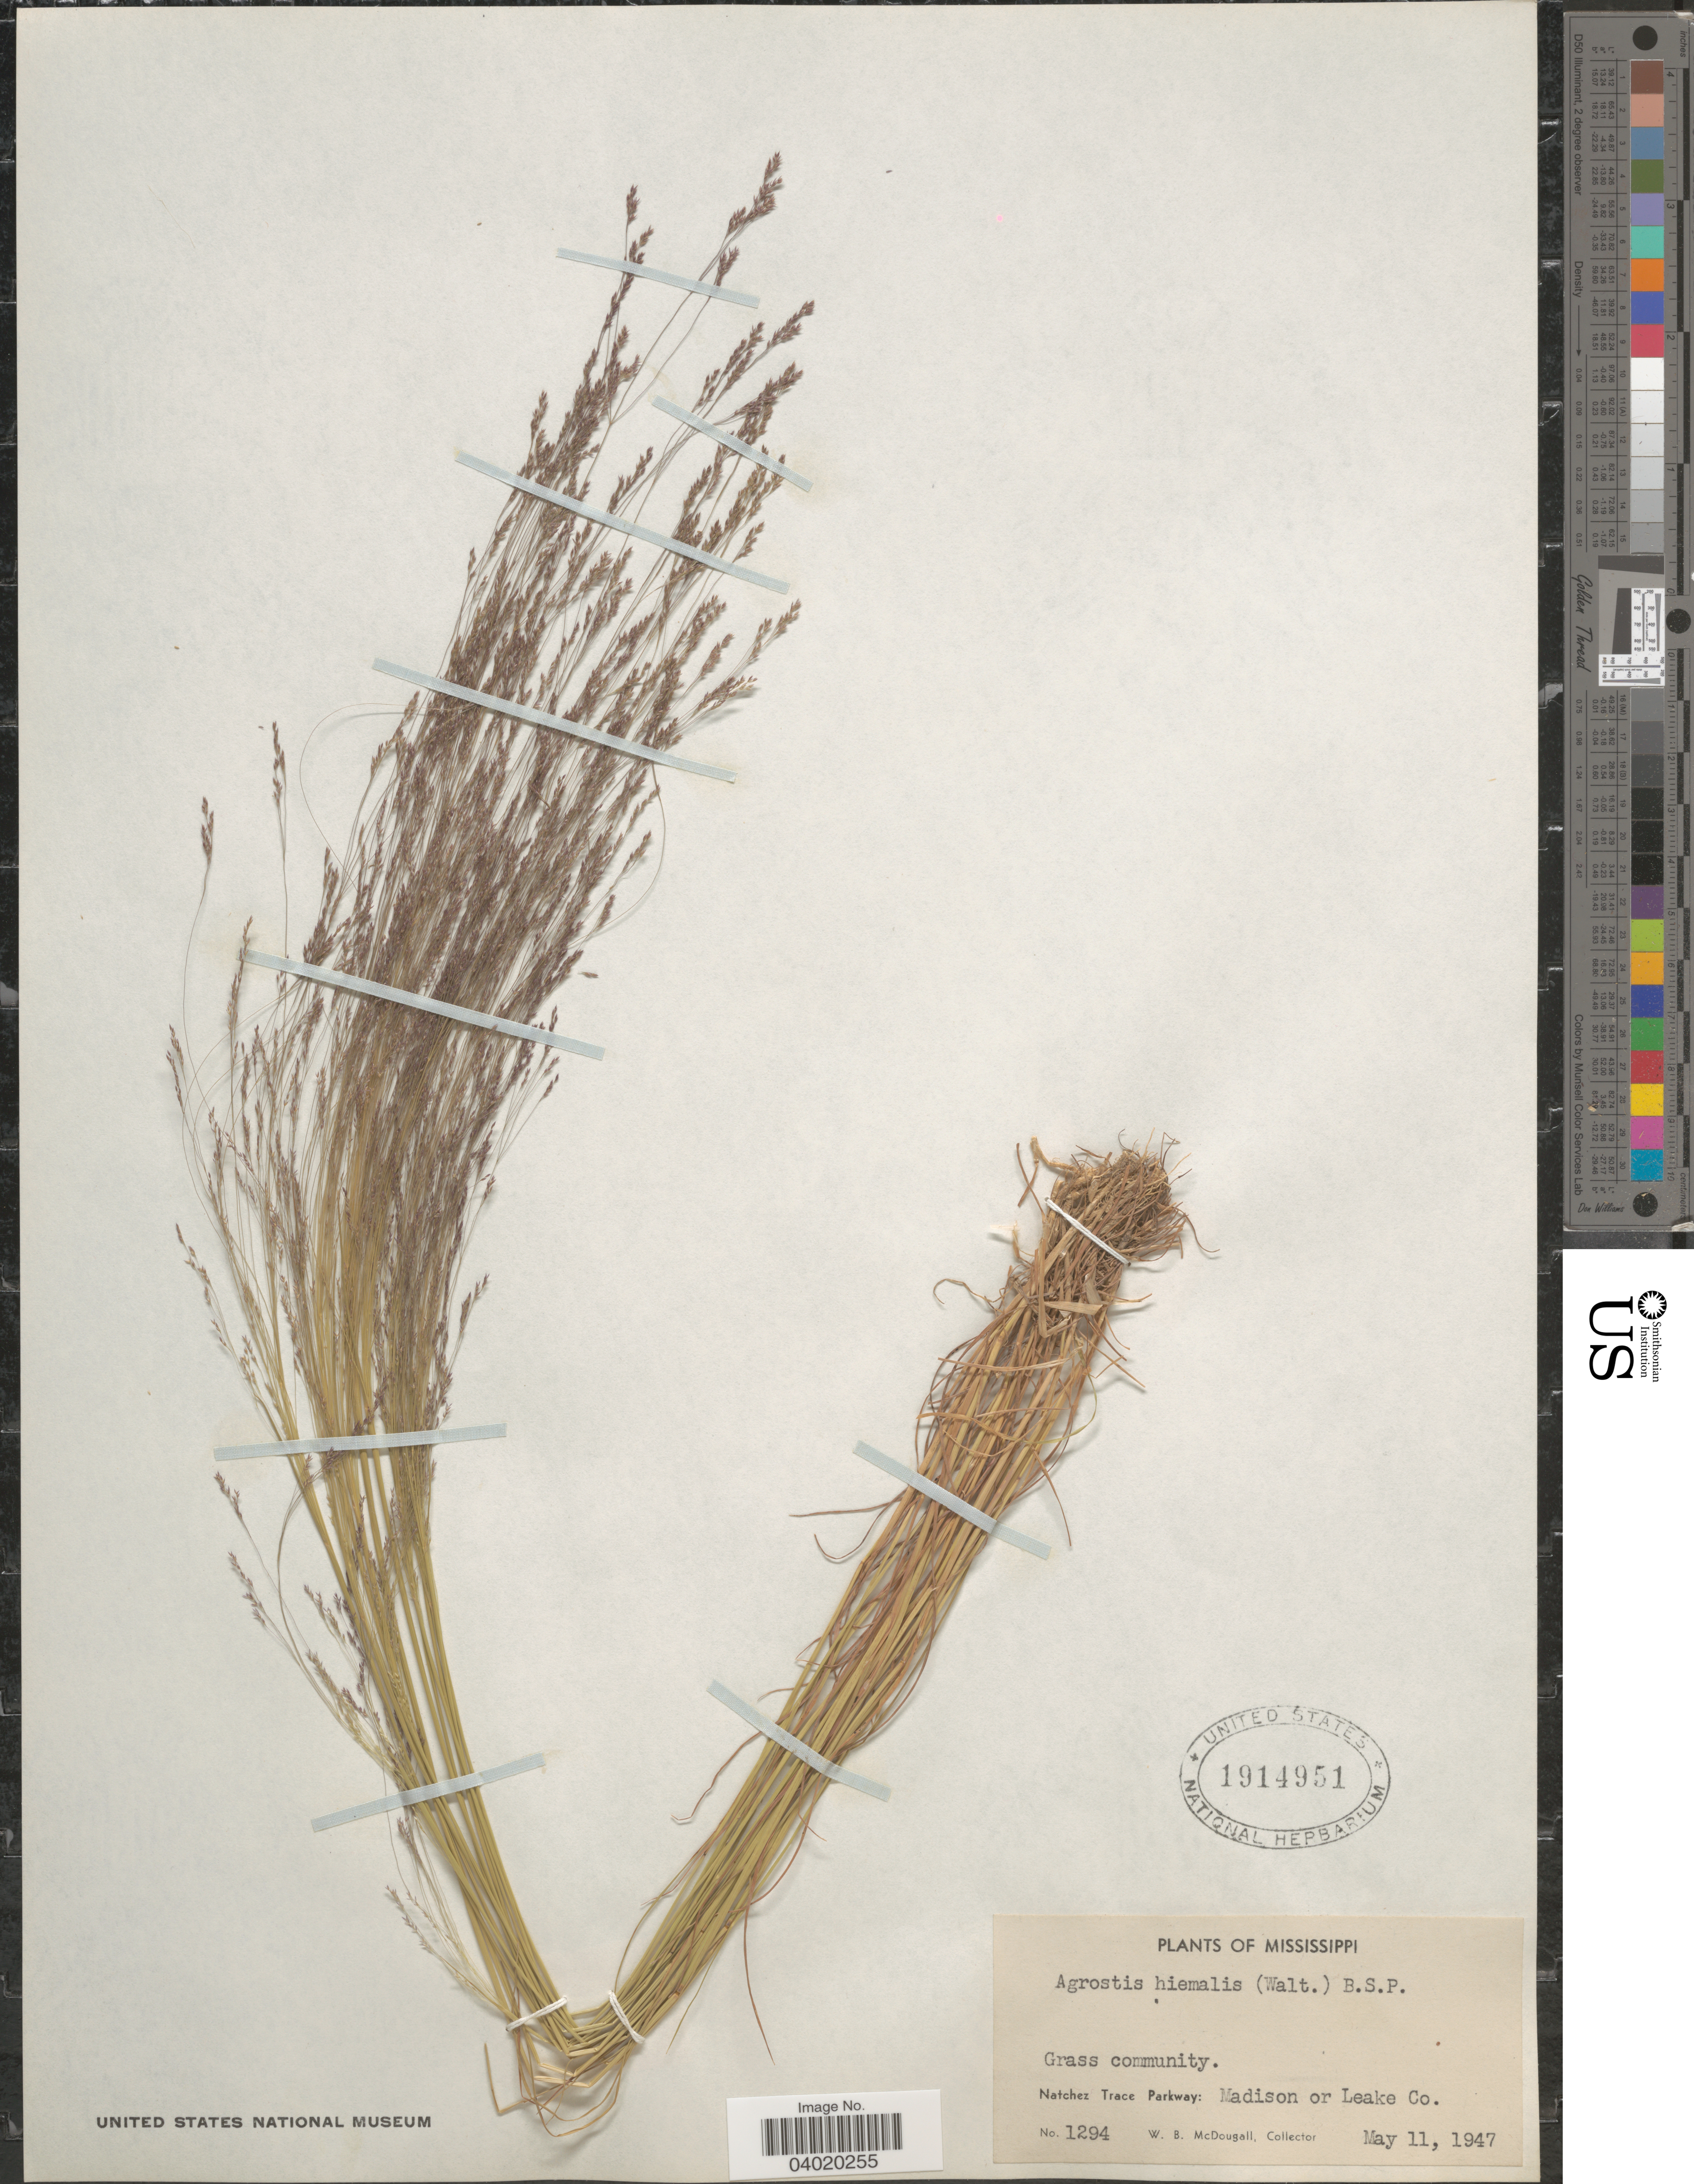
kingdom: Plantae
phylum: Tracheophyta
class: Liliopsida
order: Poales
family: Poaceae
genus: Agrostis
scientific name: Agrostis hyemalis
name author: (Walter) Britton et al.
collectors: W. B. McDougall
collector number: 1294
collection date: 1947-05-11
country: United States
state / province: Mississippi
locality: Natchez Trace Parkway: Madison or Leake Co.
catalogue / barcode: US 1914951